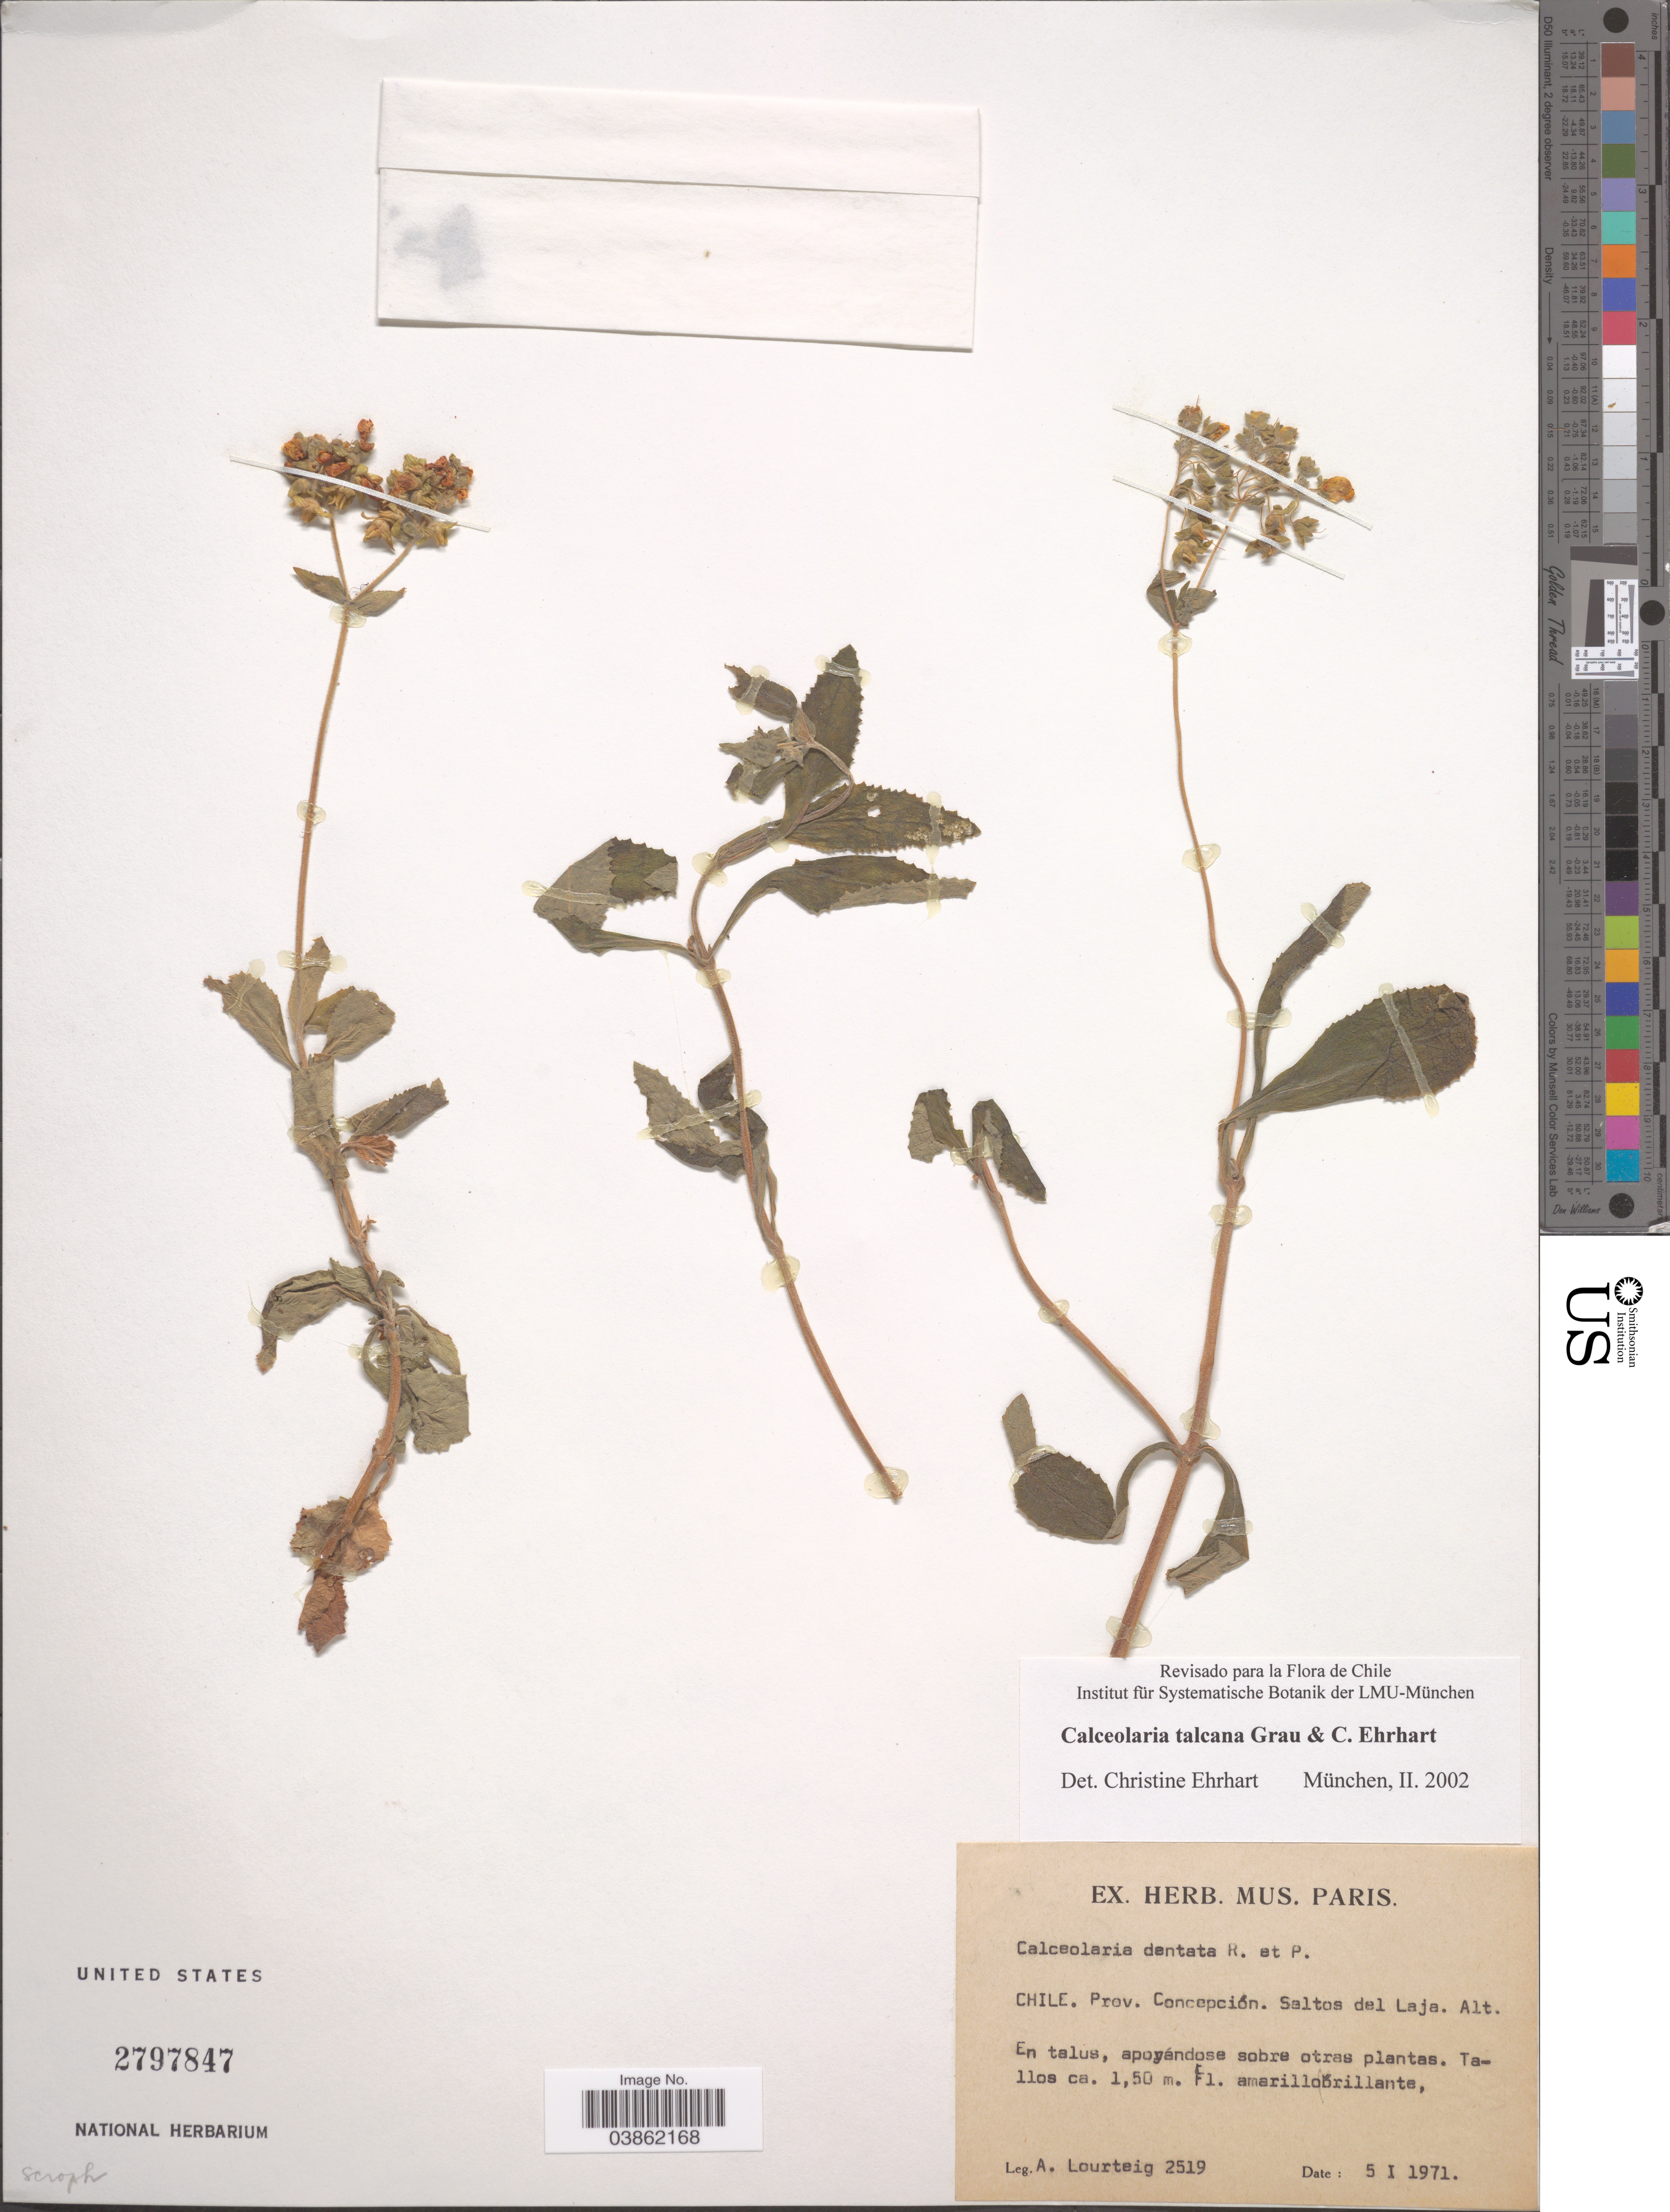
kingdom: Plantae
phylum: Tracheophyta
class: Magnoliopsida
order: Lamiales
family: Calceolariaceae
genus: Calceolaria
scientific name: Calceolaria talcana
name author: Grau & C. Ehrh.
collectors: A. Lourteig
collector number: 2519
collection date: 1971-01-05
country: Chile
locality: Prov. Concepción. Saltos del Laja.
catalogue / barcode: US 2797847